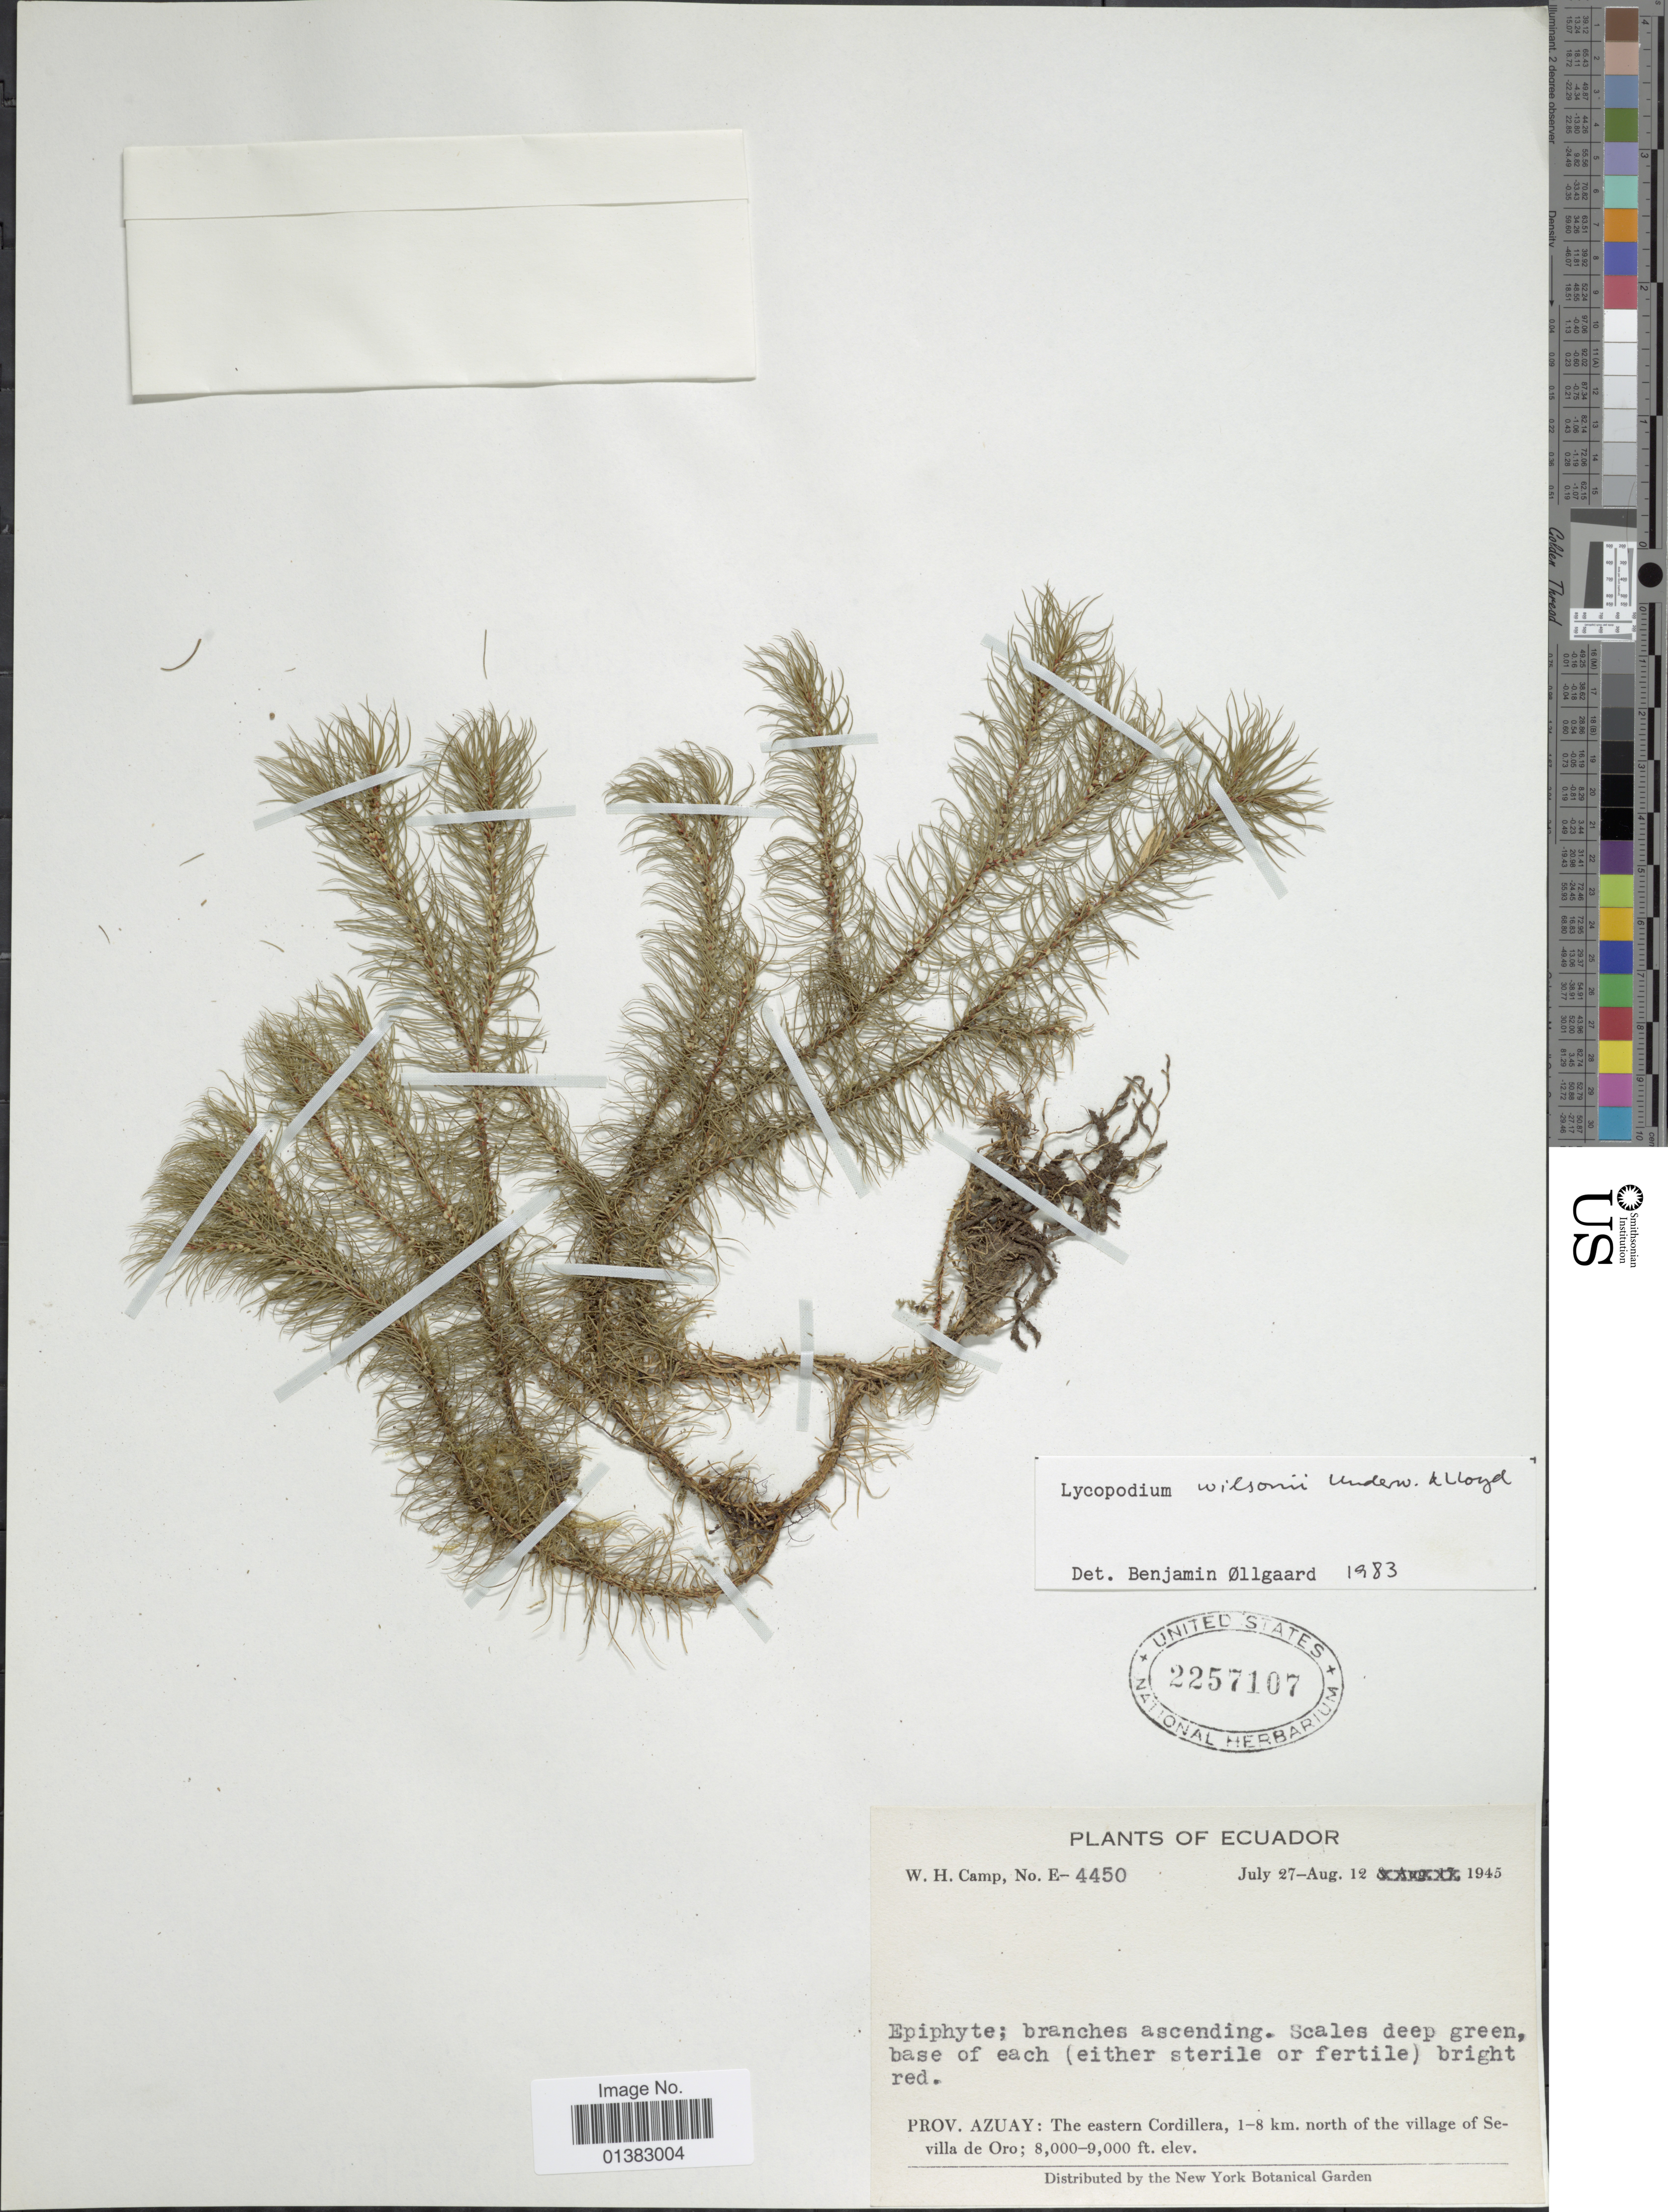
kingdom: Plantae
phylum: Tracheophyta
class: Lycopodiopsida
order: Lycopodiales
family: Lycopodiaceae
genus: Phlegmariurus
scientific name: Phlegmariurus wilsonii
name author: (Underw. & F.E. Lloyd) B. Øllg.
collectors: W. H. Camp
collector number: E-4450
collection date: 1945-07-27/1945-08-12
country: Ecuador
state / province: Azuay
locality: The eastern Cordillera, 1-8 km. north of the village of Sevilla de Oro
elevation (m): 2438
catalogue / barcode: US 2257107